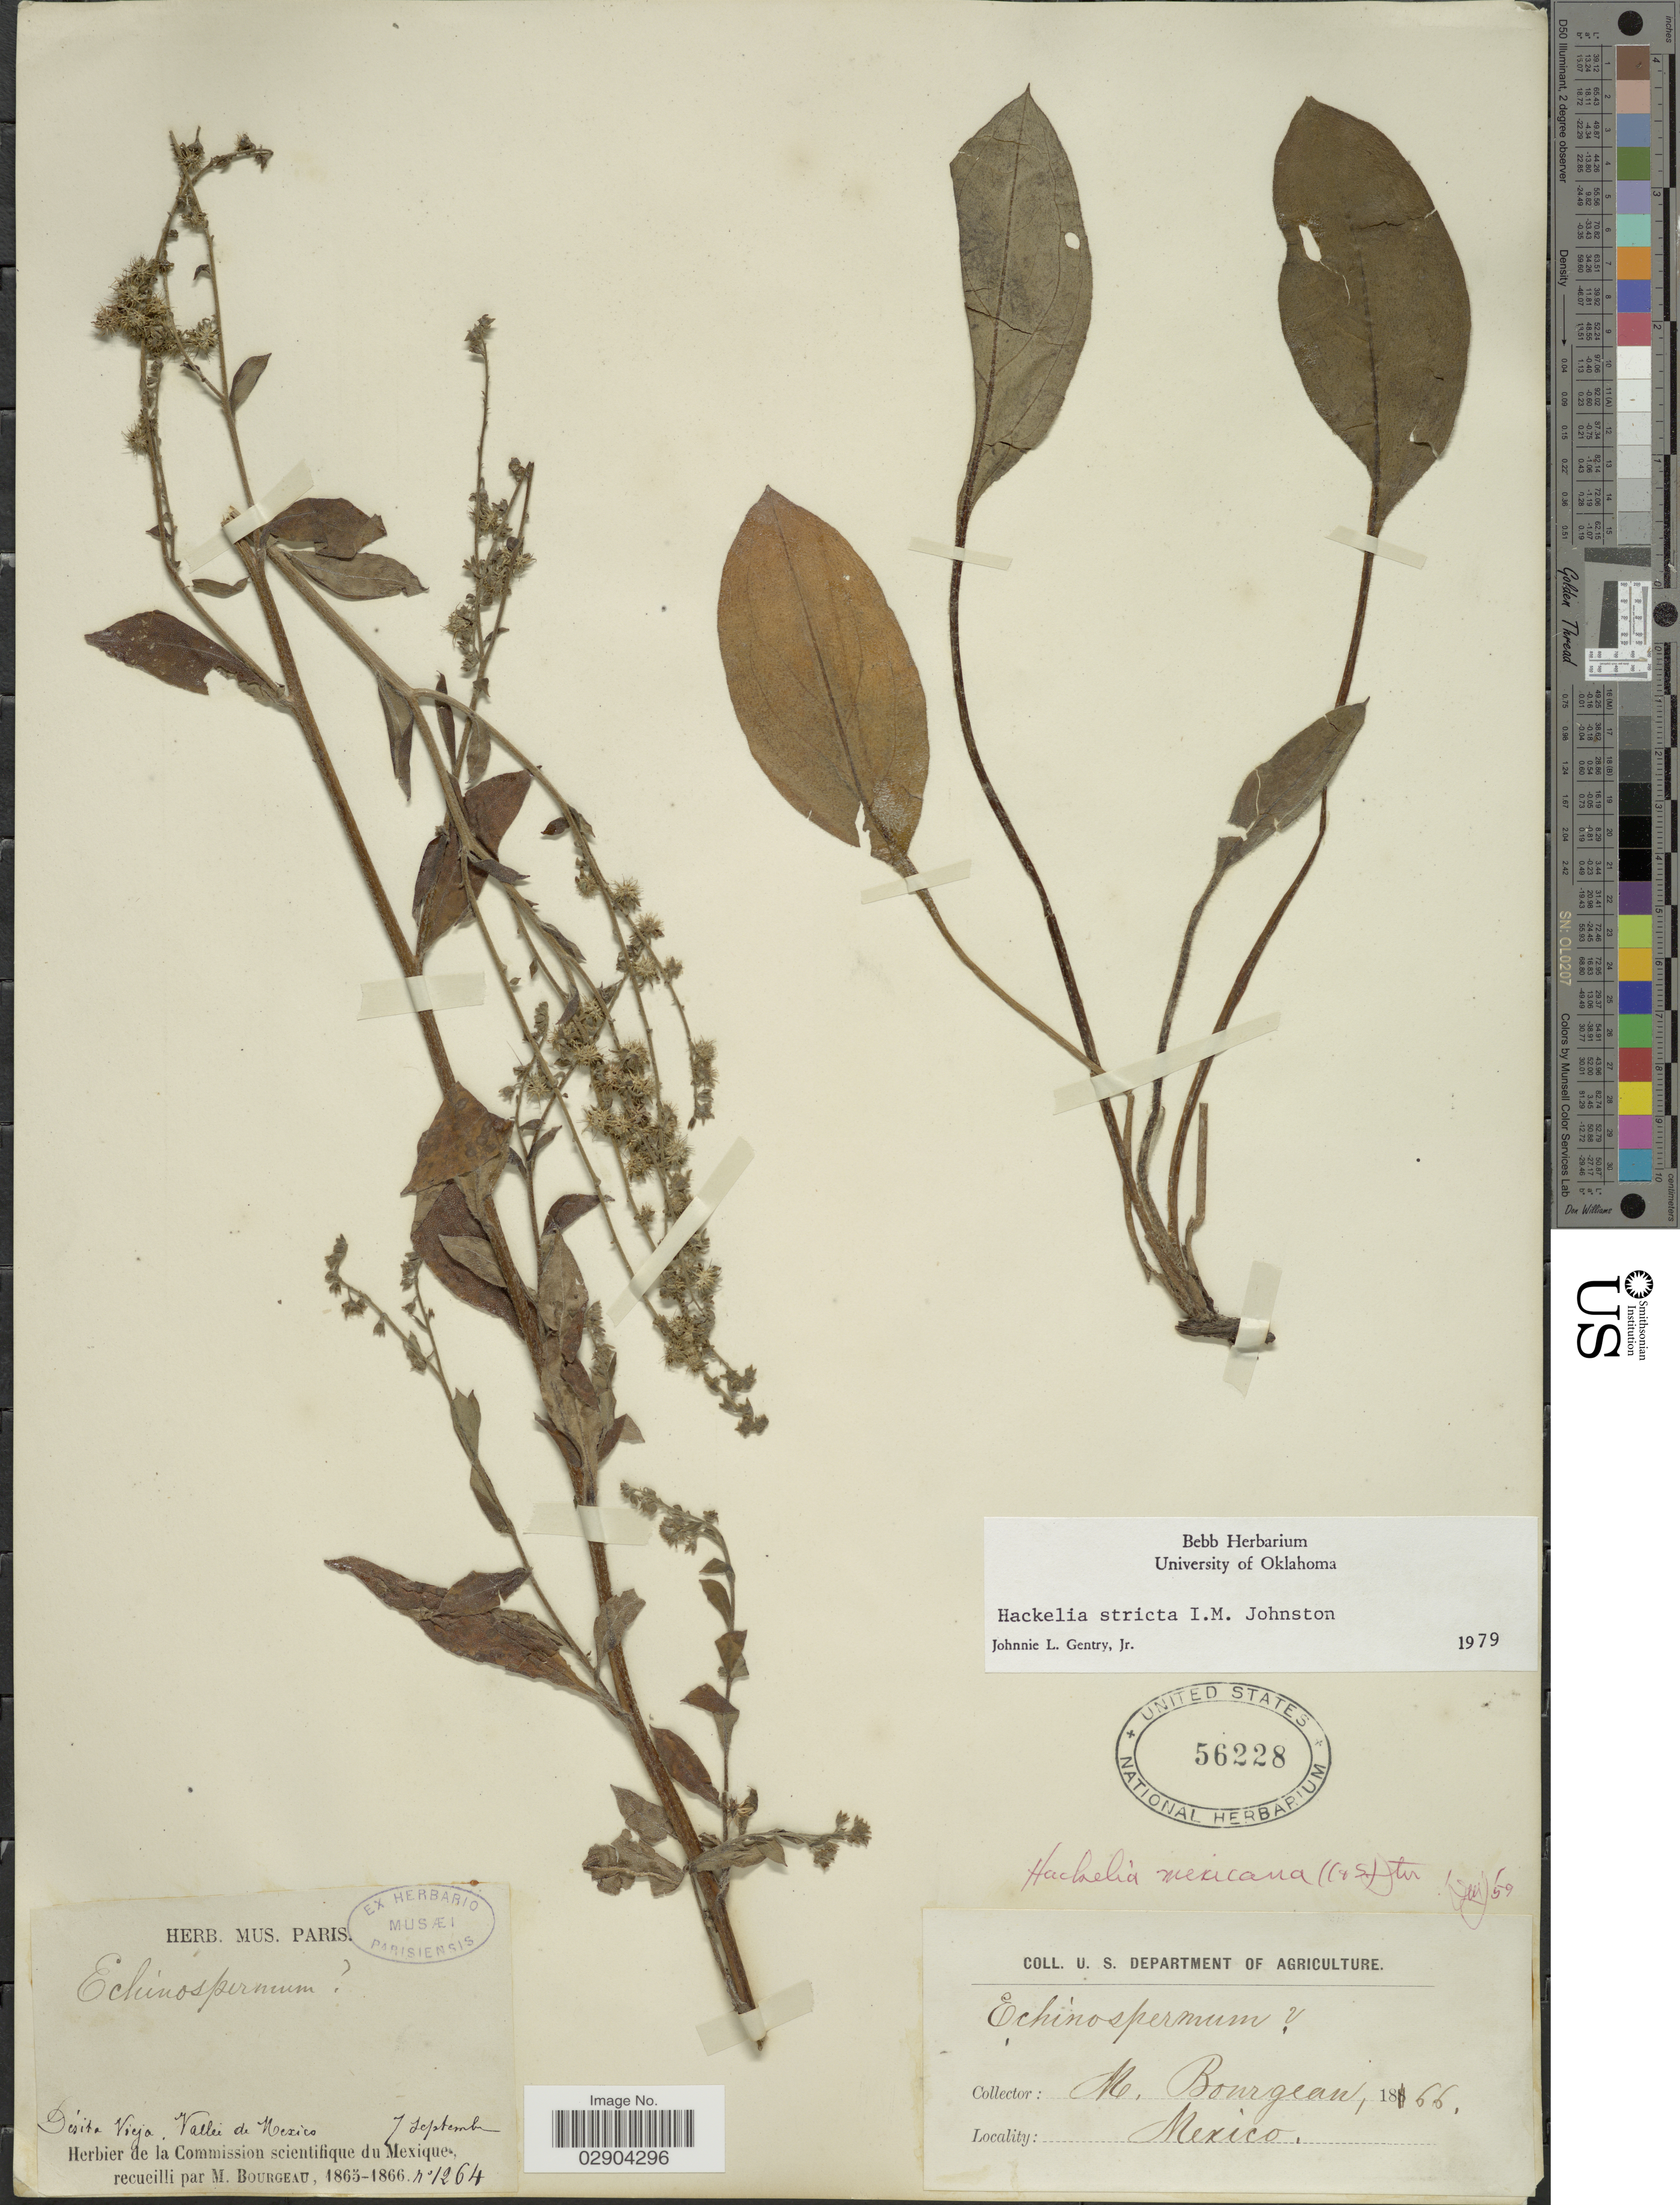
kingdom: Plantae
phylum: Tracheophyta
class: Magnoliopsida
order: Boraginales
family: Boraginaceae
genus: Hackelia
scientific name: Hackelia mexicana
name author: (Schltdl. & Cham.) I.M. Johnst.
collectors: M. Bourgeau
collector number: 1264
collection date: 1866-09-07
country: Mexico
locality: Distrito Viejo. Valleé de Mexico.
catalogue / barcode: US 56228